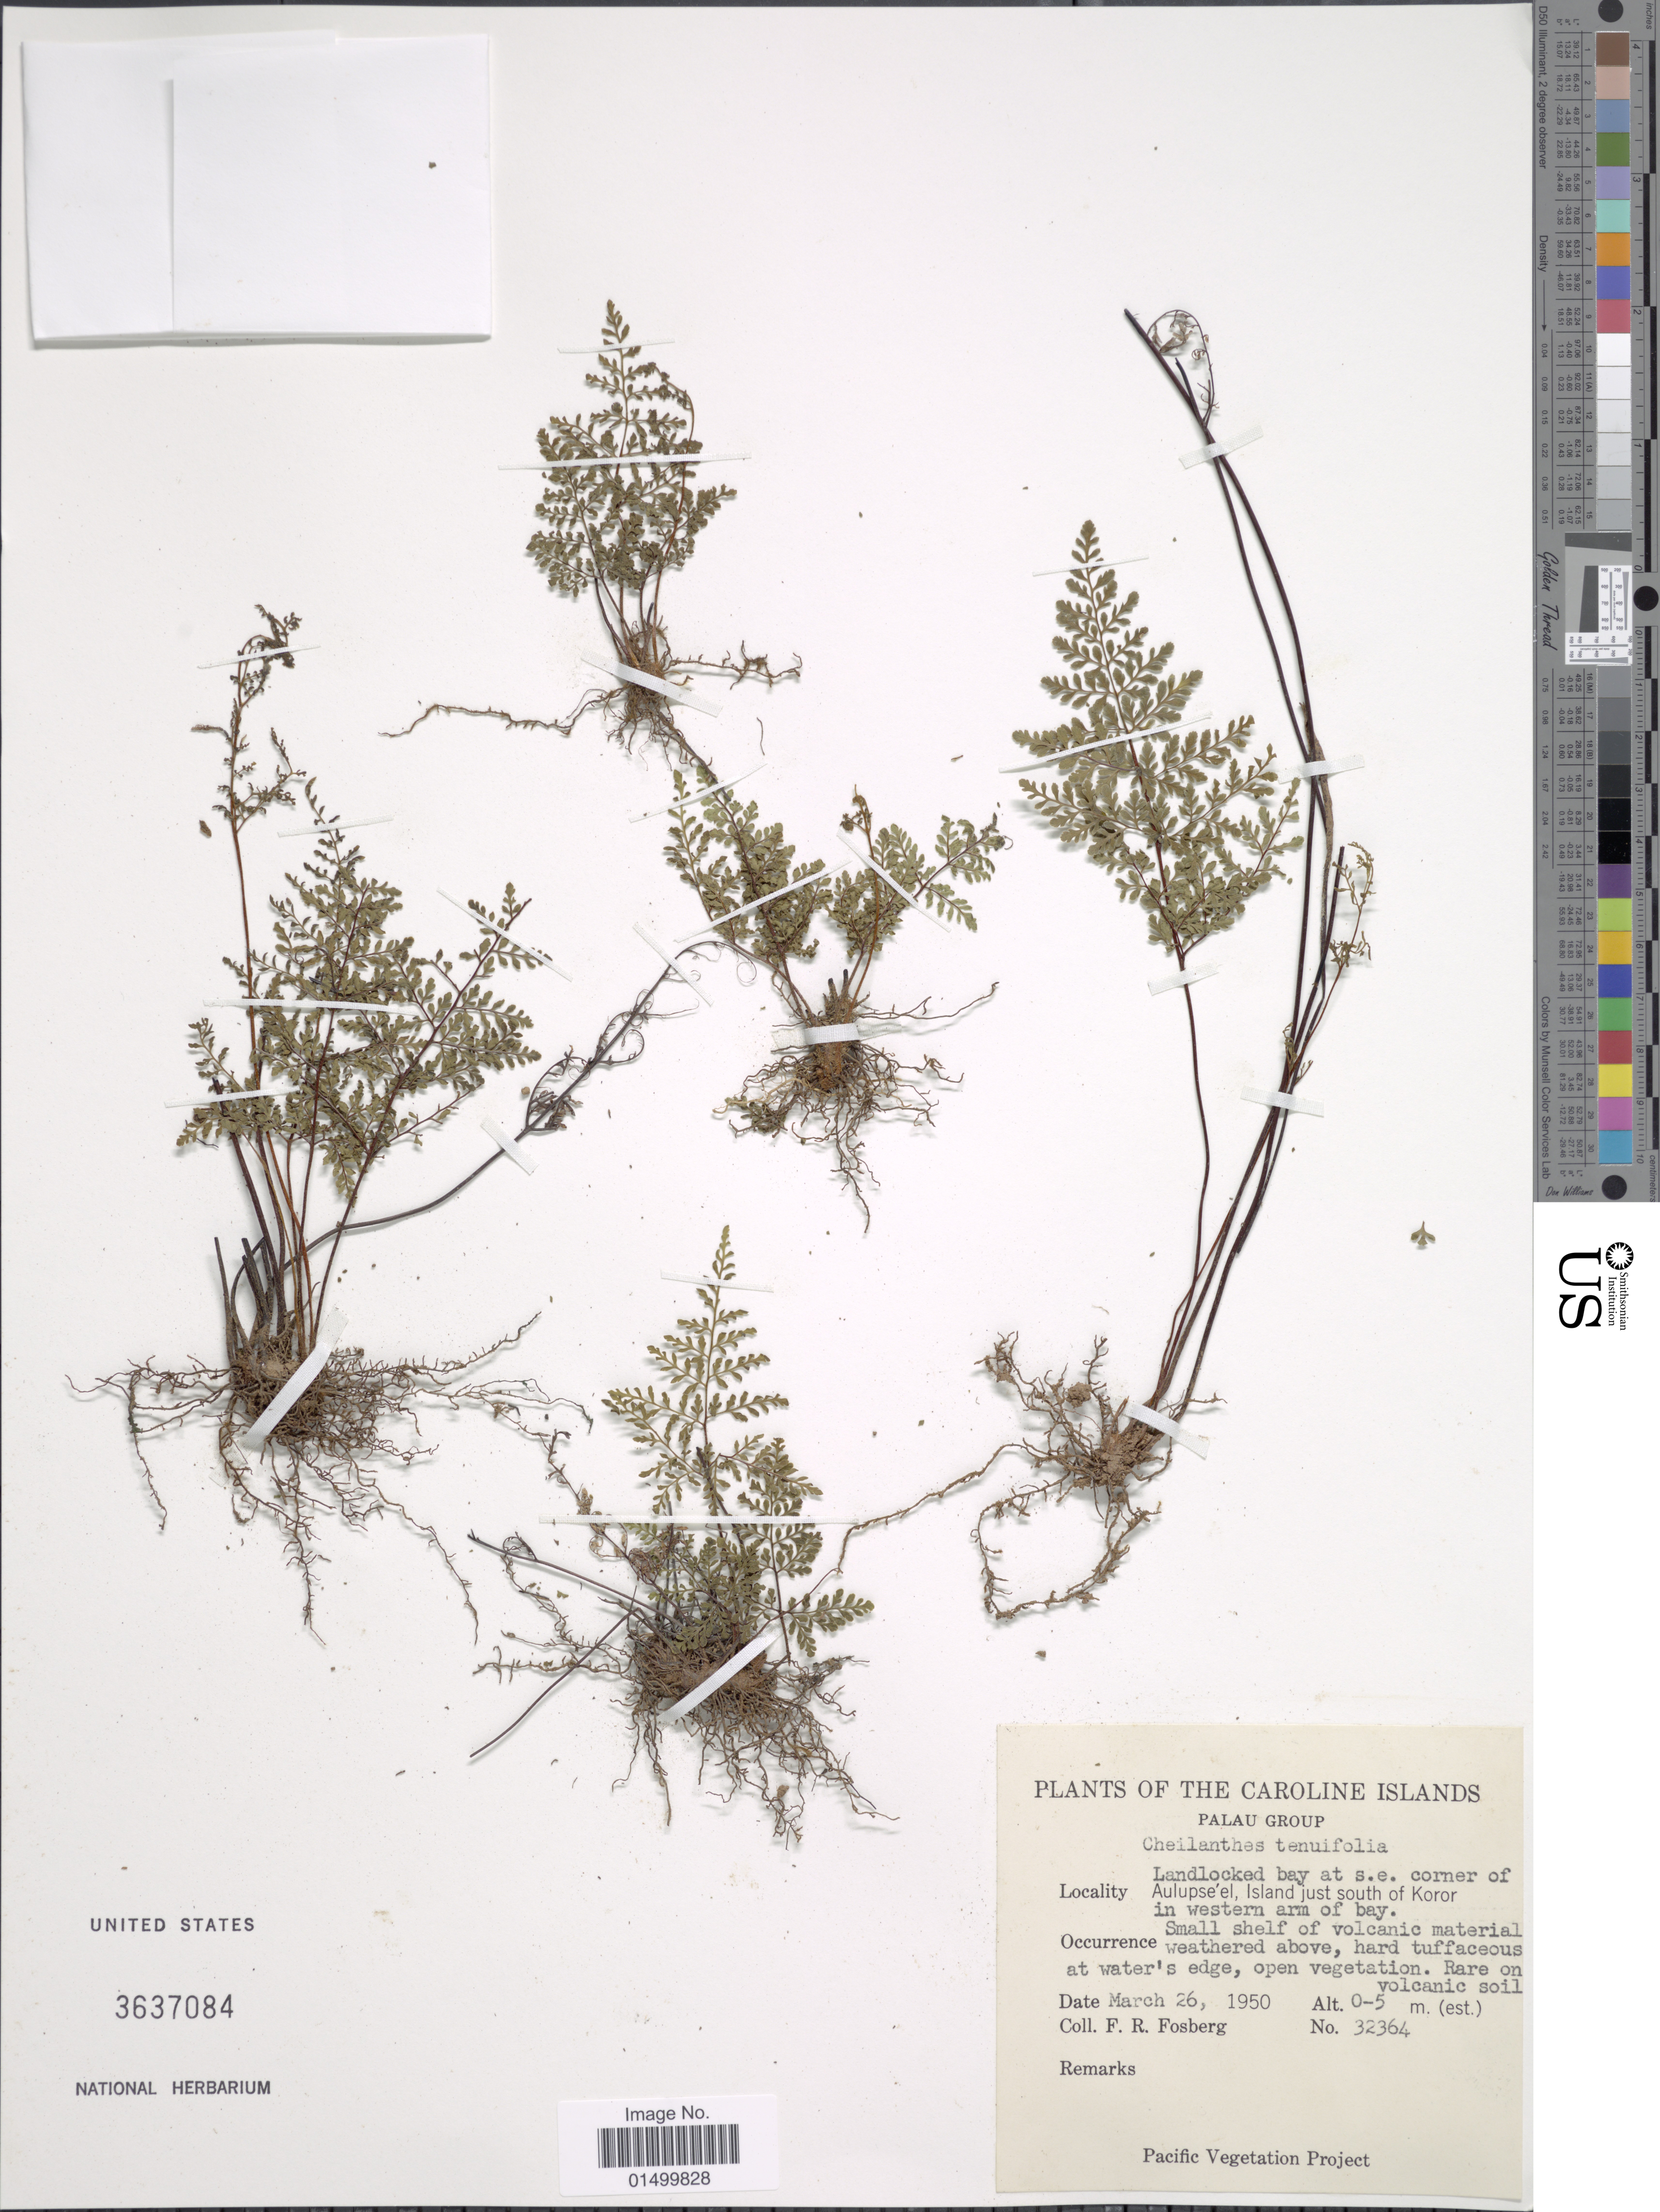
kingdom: Plantae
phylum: Tracheophyta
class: Polypodiopsida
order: Polypodiales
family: Pteridaceae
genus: Cheilanthes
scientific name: Cheilanthes tenuifolia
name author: (Burm. f.) Sw.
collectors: F. R. Fosberg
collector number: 32364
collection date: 1950-03-26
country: Palau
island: Ulebsechel [Aulupse'el]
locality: Landlocked bay at s.e. corner of Aulupse'el Island just south of Koror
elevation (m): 0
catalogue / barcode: US 3637084